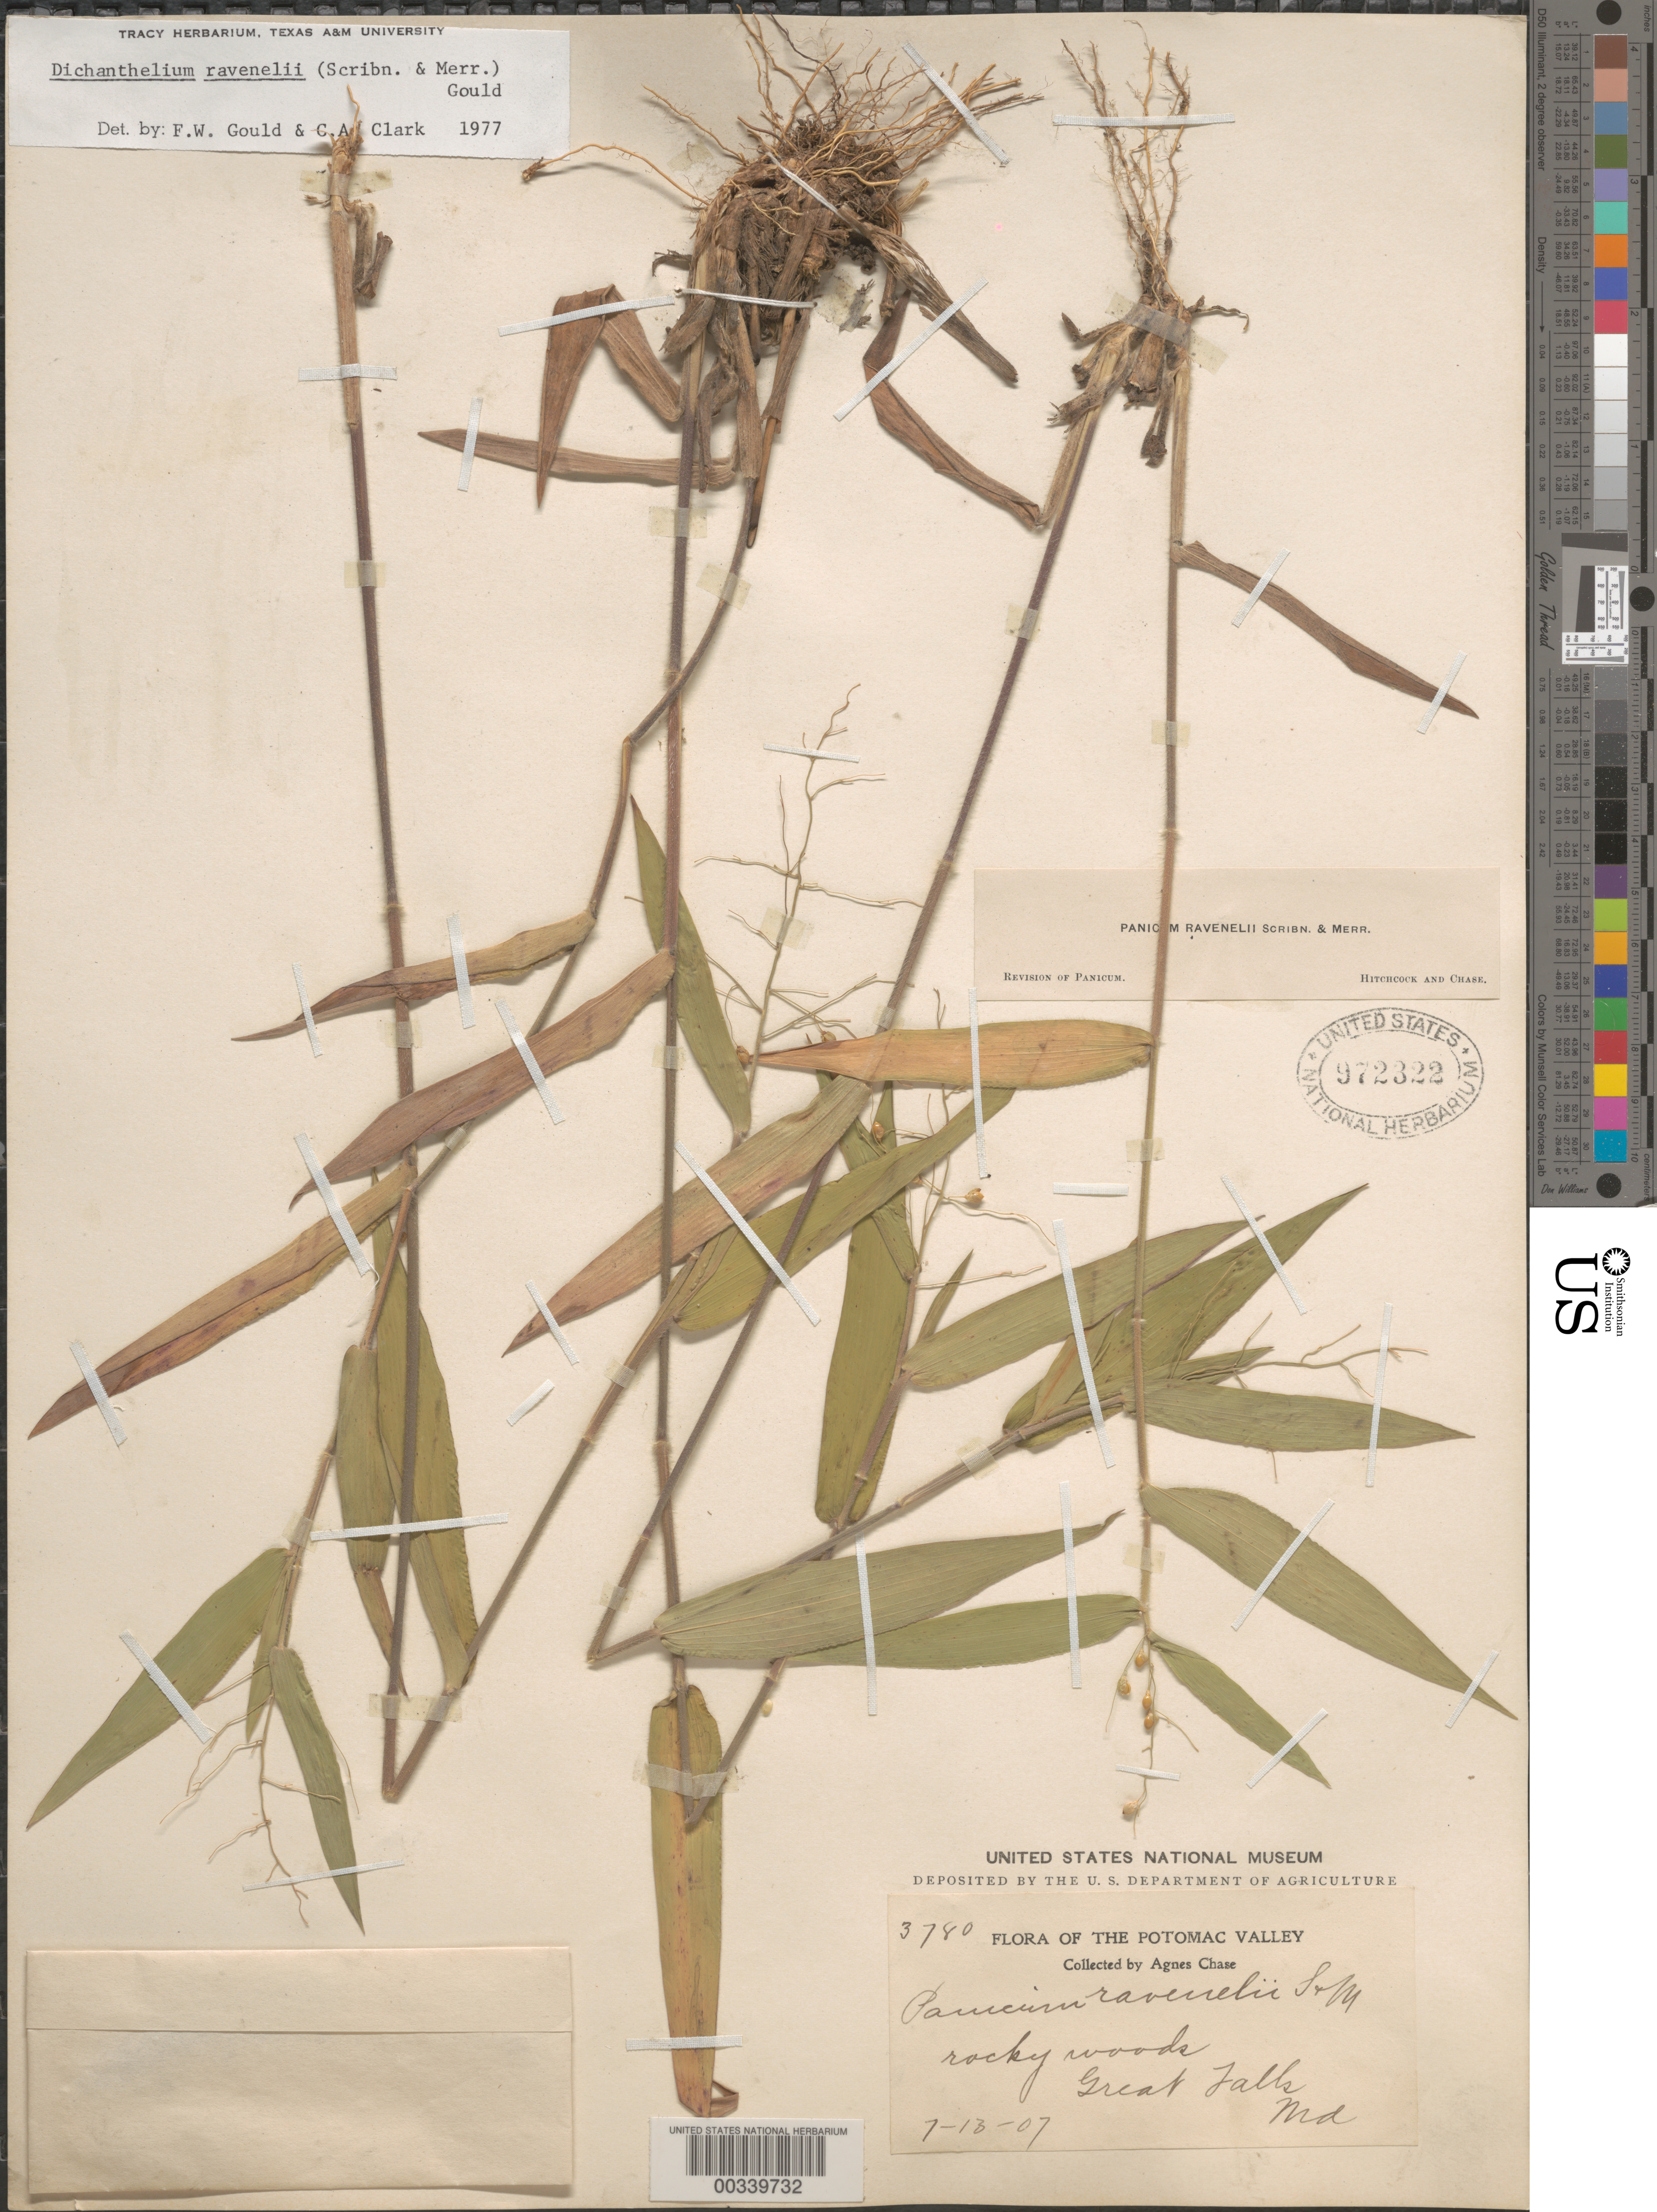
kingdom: Plantae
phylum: Tracheophyta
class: Liliopsida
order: Poales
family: Poaceae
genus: Dichanthelium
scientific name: Dichanthelium ravenelii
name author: (Scribn. & Merr.) Gould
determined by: Gould, F. W.; Clark, C. A.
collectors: A. Chase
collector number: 3780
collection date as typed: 13 Jul 1907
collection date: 1907-07-13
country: United States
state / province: Maryland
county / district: Montgomery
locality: Great Falls C. & O. Canal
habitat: Rocky woods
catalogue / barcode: US 972322